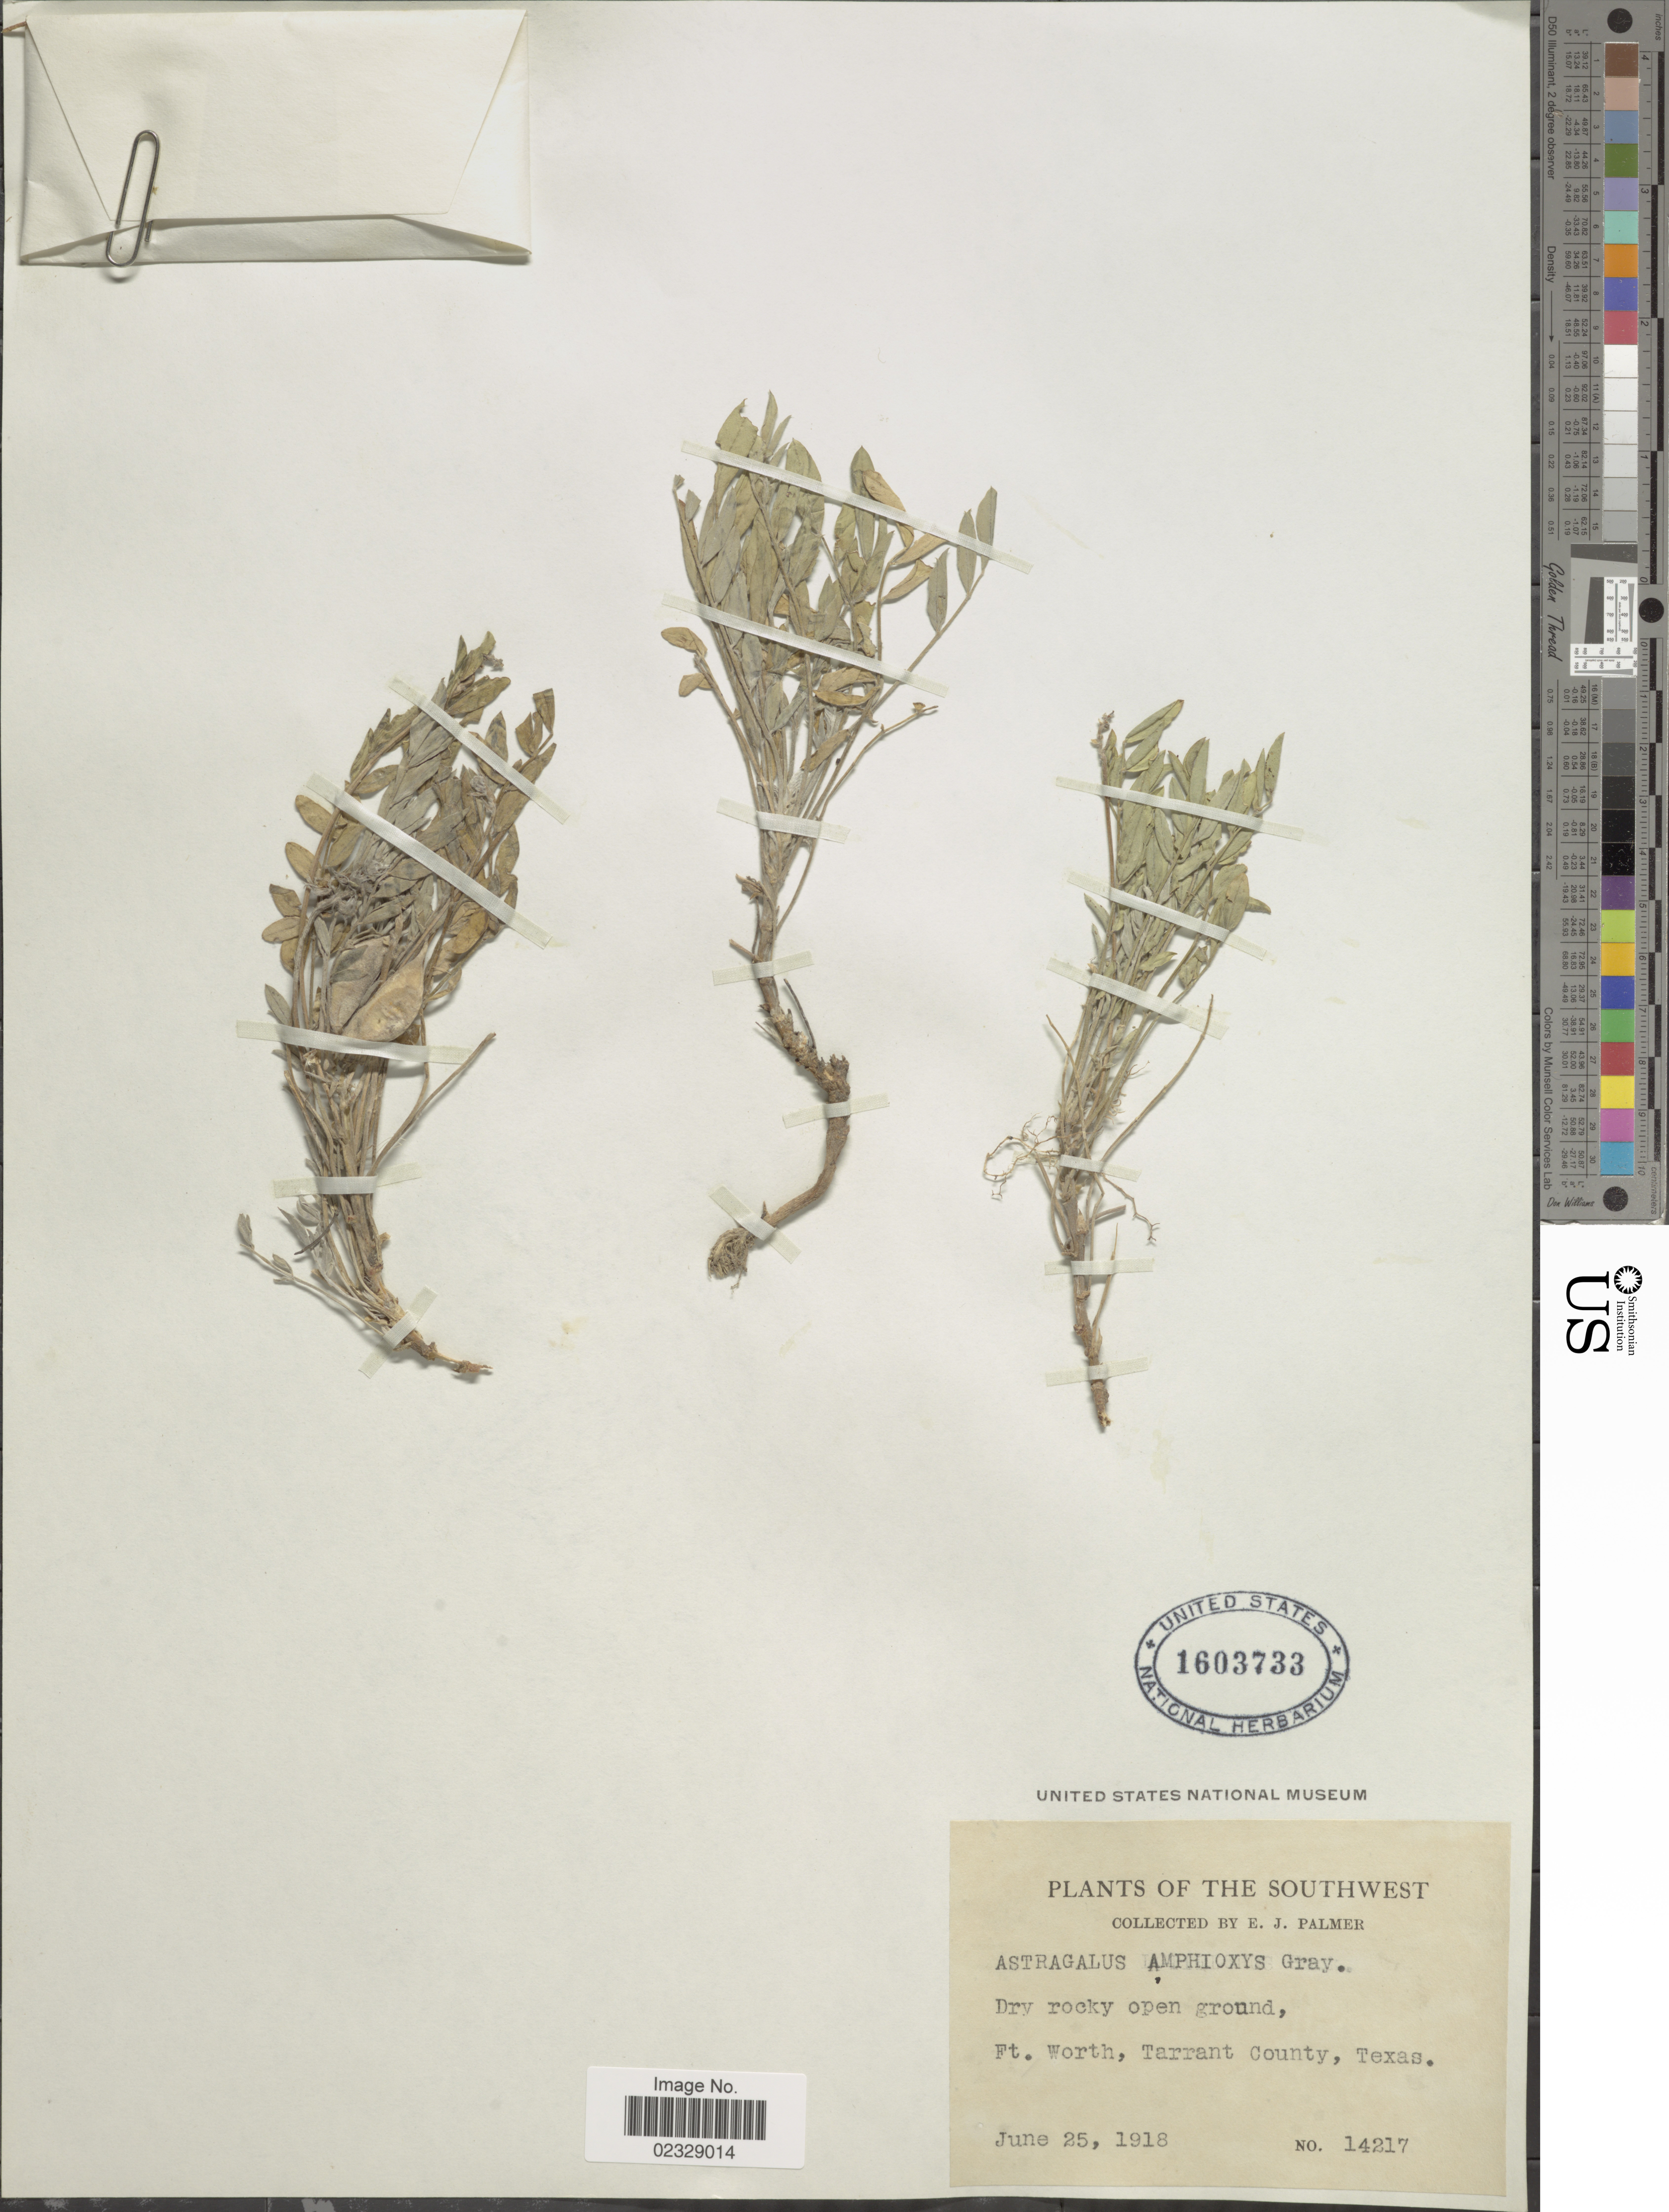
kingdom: Plantae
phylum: Tracheophyta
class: Magnoliopsida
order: Fabales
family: Fabaceae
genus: Astragalus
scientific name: Astragalus amphioxys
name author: A. Gray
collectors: E. J. Palmer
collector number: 14217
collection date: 1918-06-25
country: United States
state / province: Texas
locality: The Southwest, Dry rocky open ground, Ft Worth, Tarrant County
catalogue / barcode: US 1603733